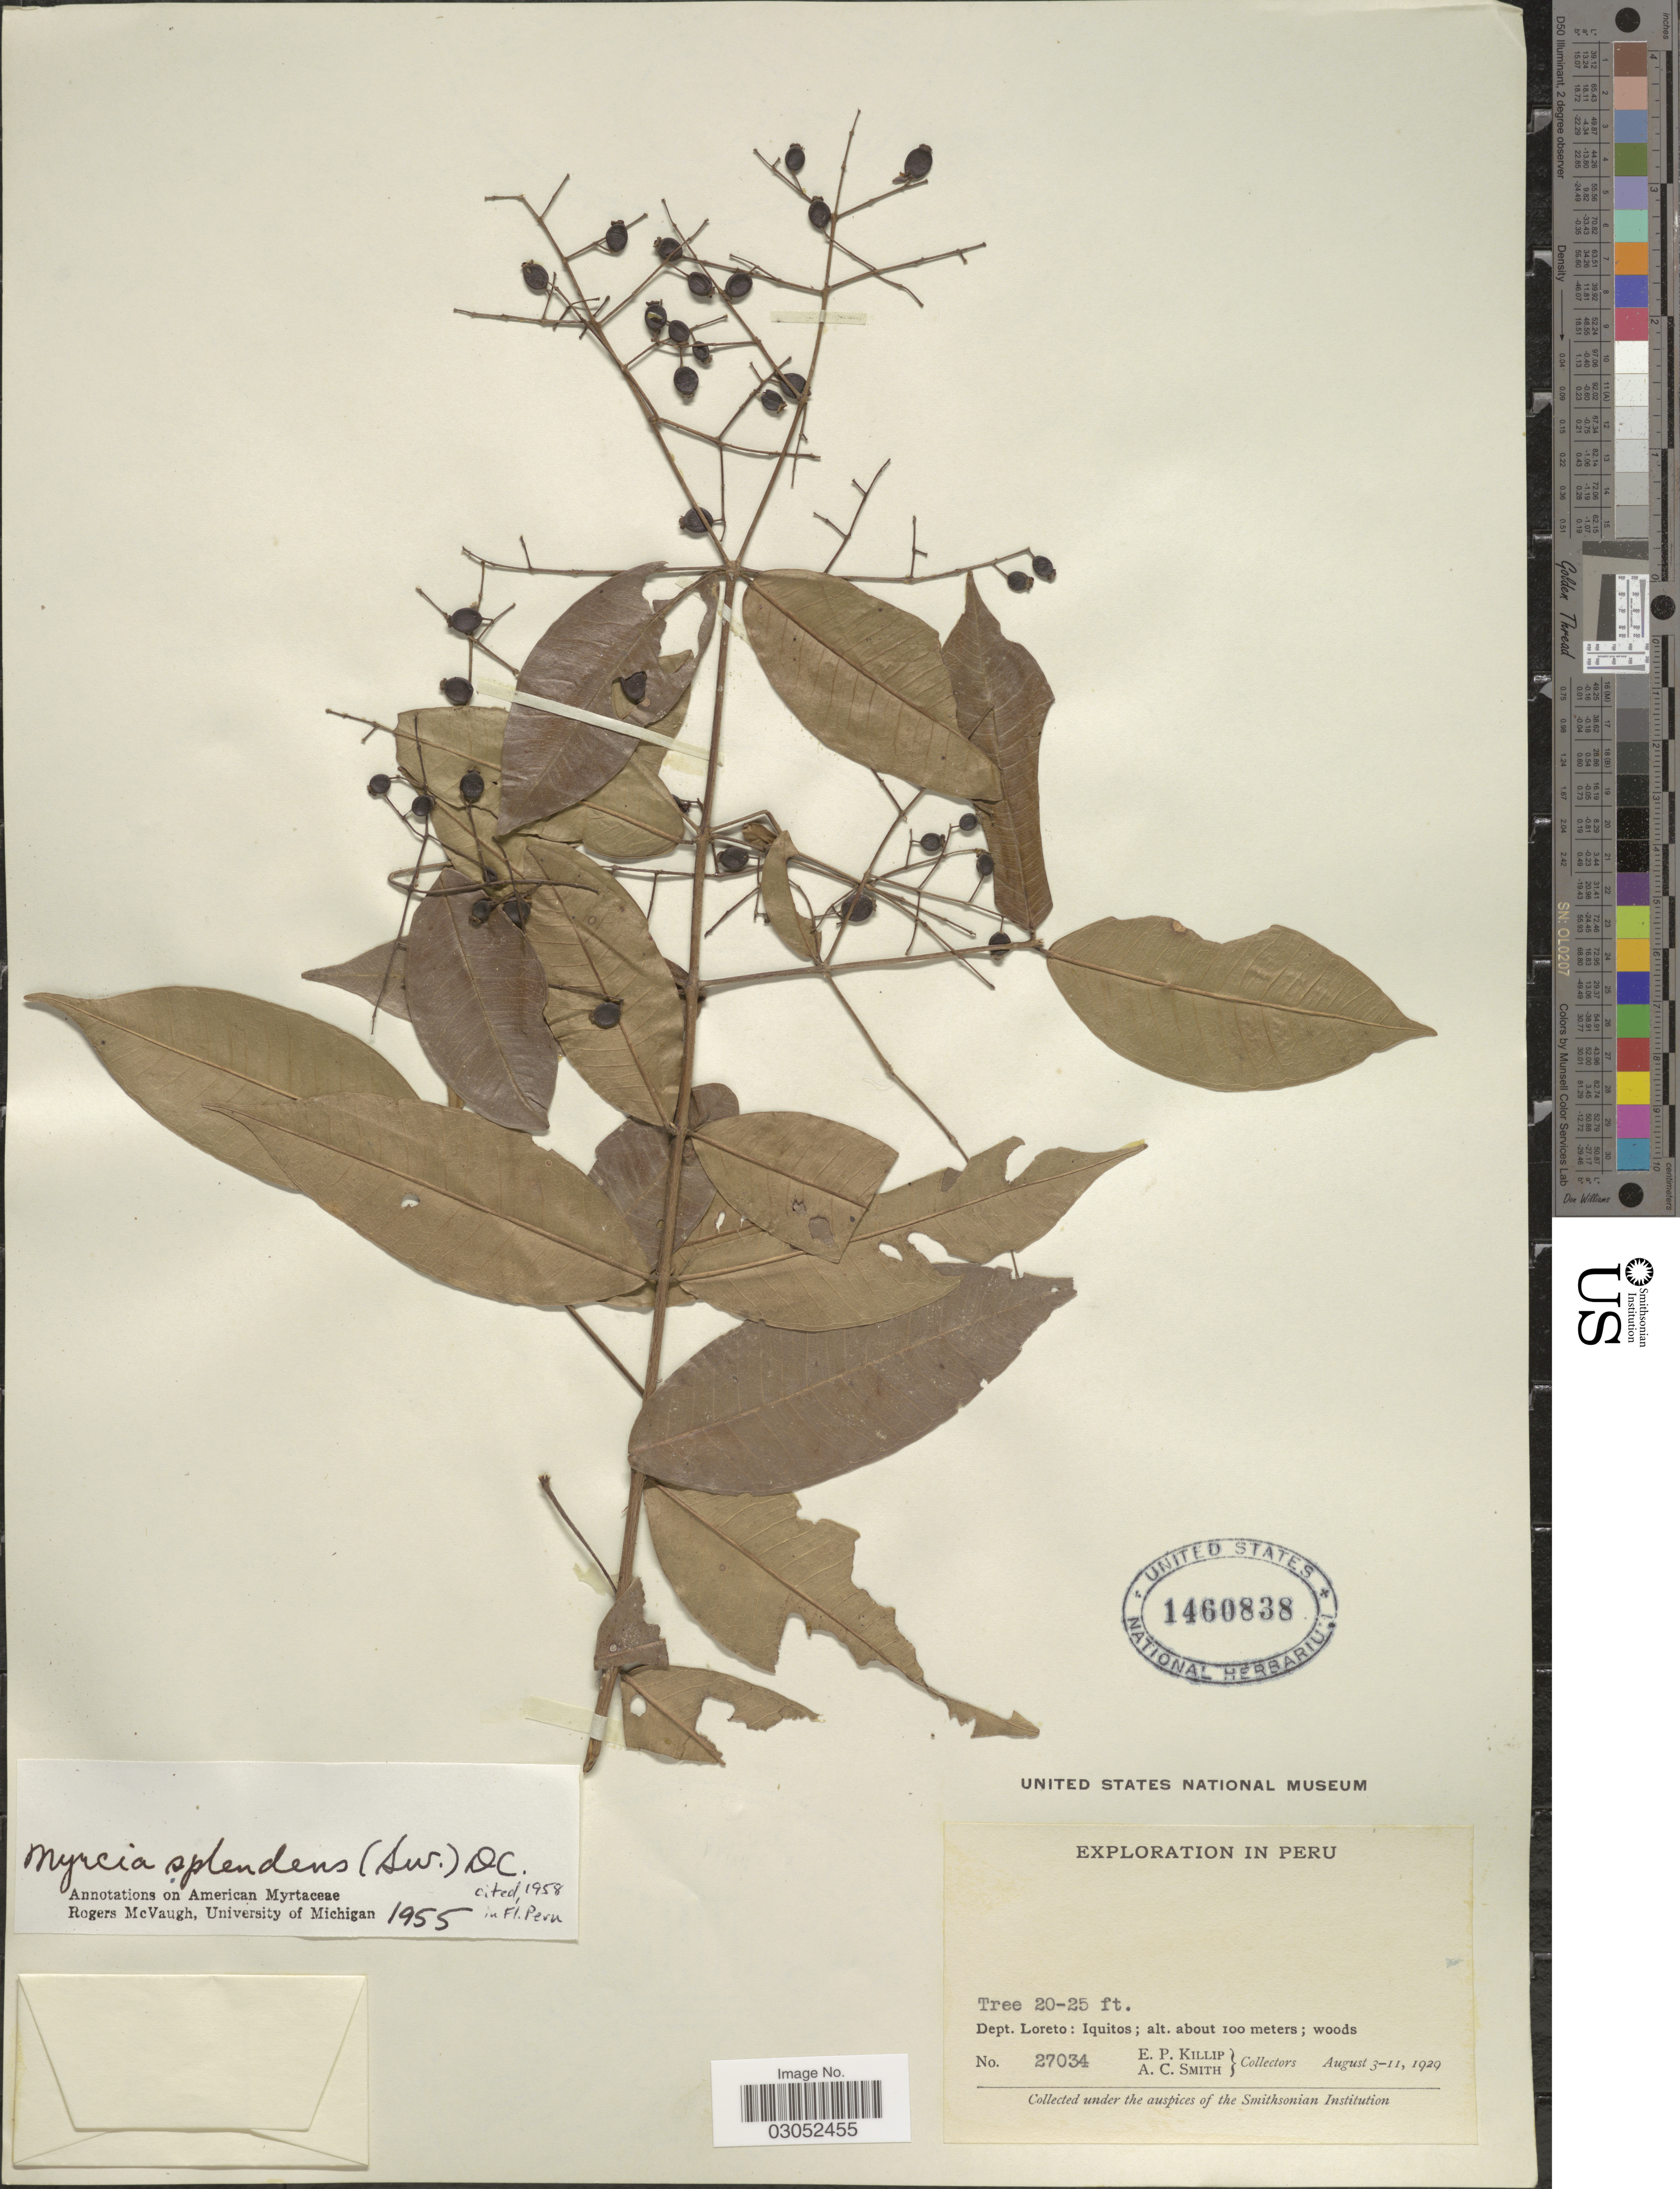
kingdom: Plantae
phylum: Tracheophyta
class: Magnoliopsida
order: Myrtales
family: Myrtaceae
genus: Myrcia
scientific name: Myrcia splendens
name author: (Sw.) DC.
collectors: E. P. Killip & A. C. Smith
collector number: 27034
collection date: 1929-08-03/1929-08-11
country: Peru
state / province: Loreto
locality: Dept. Loreto: Iquitos.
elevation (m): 100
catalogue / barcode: US 1460838